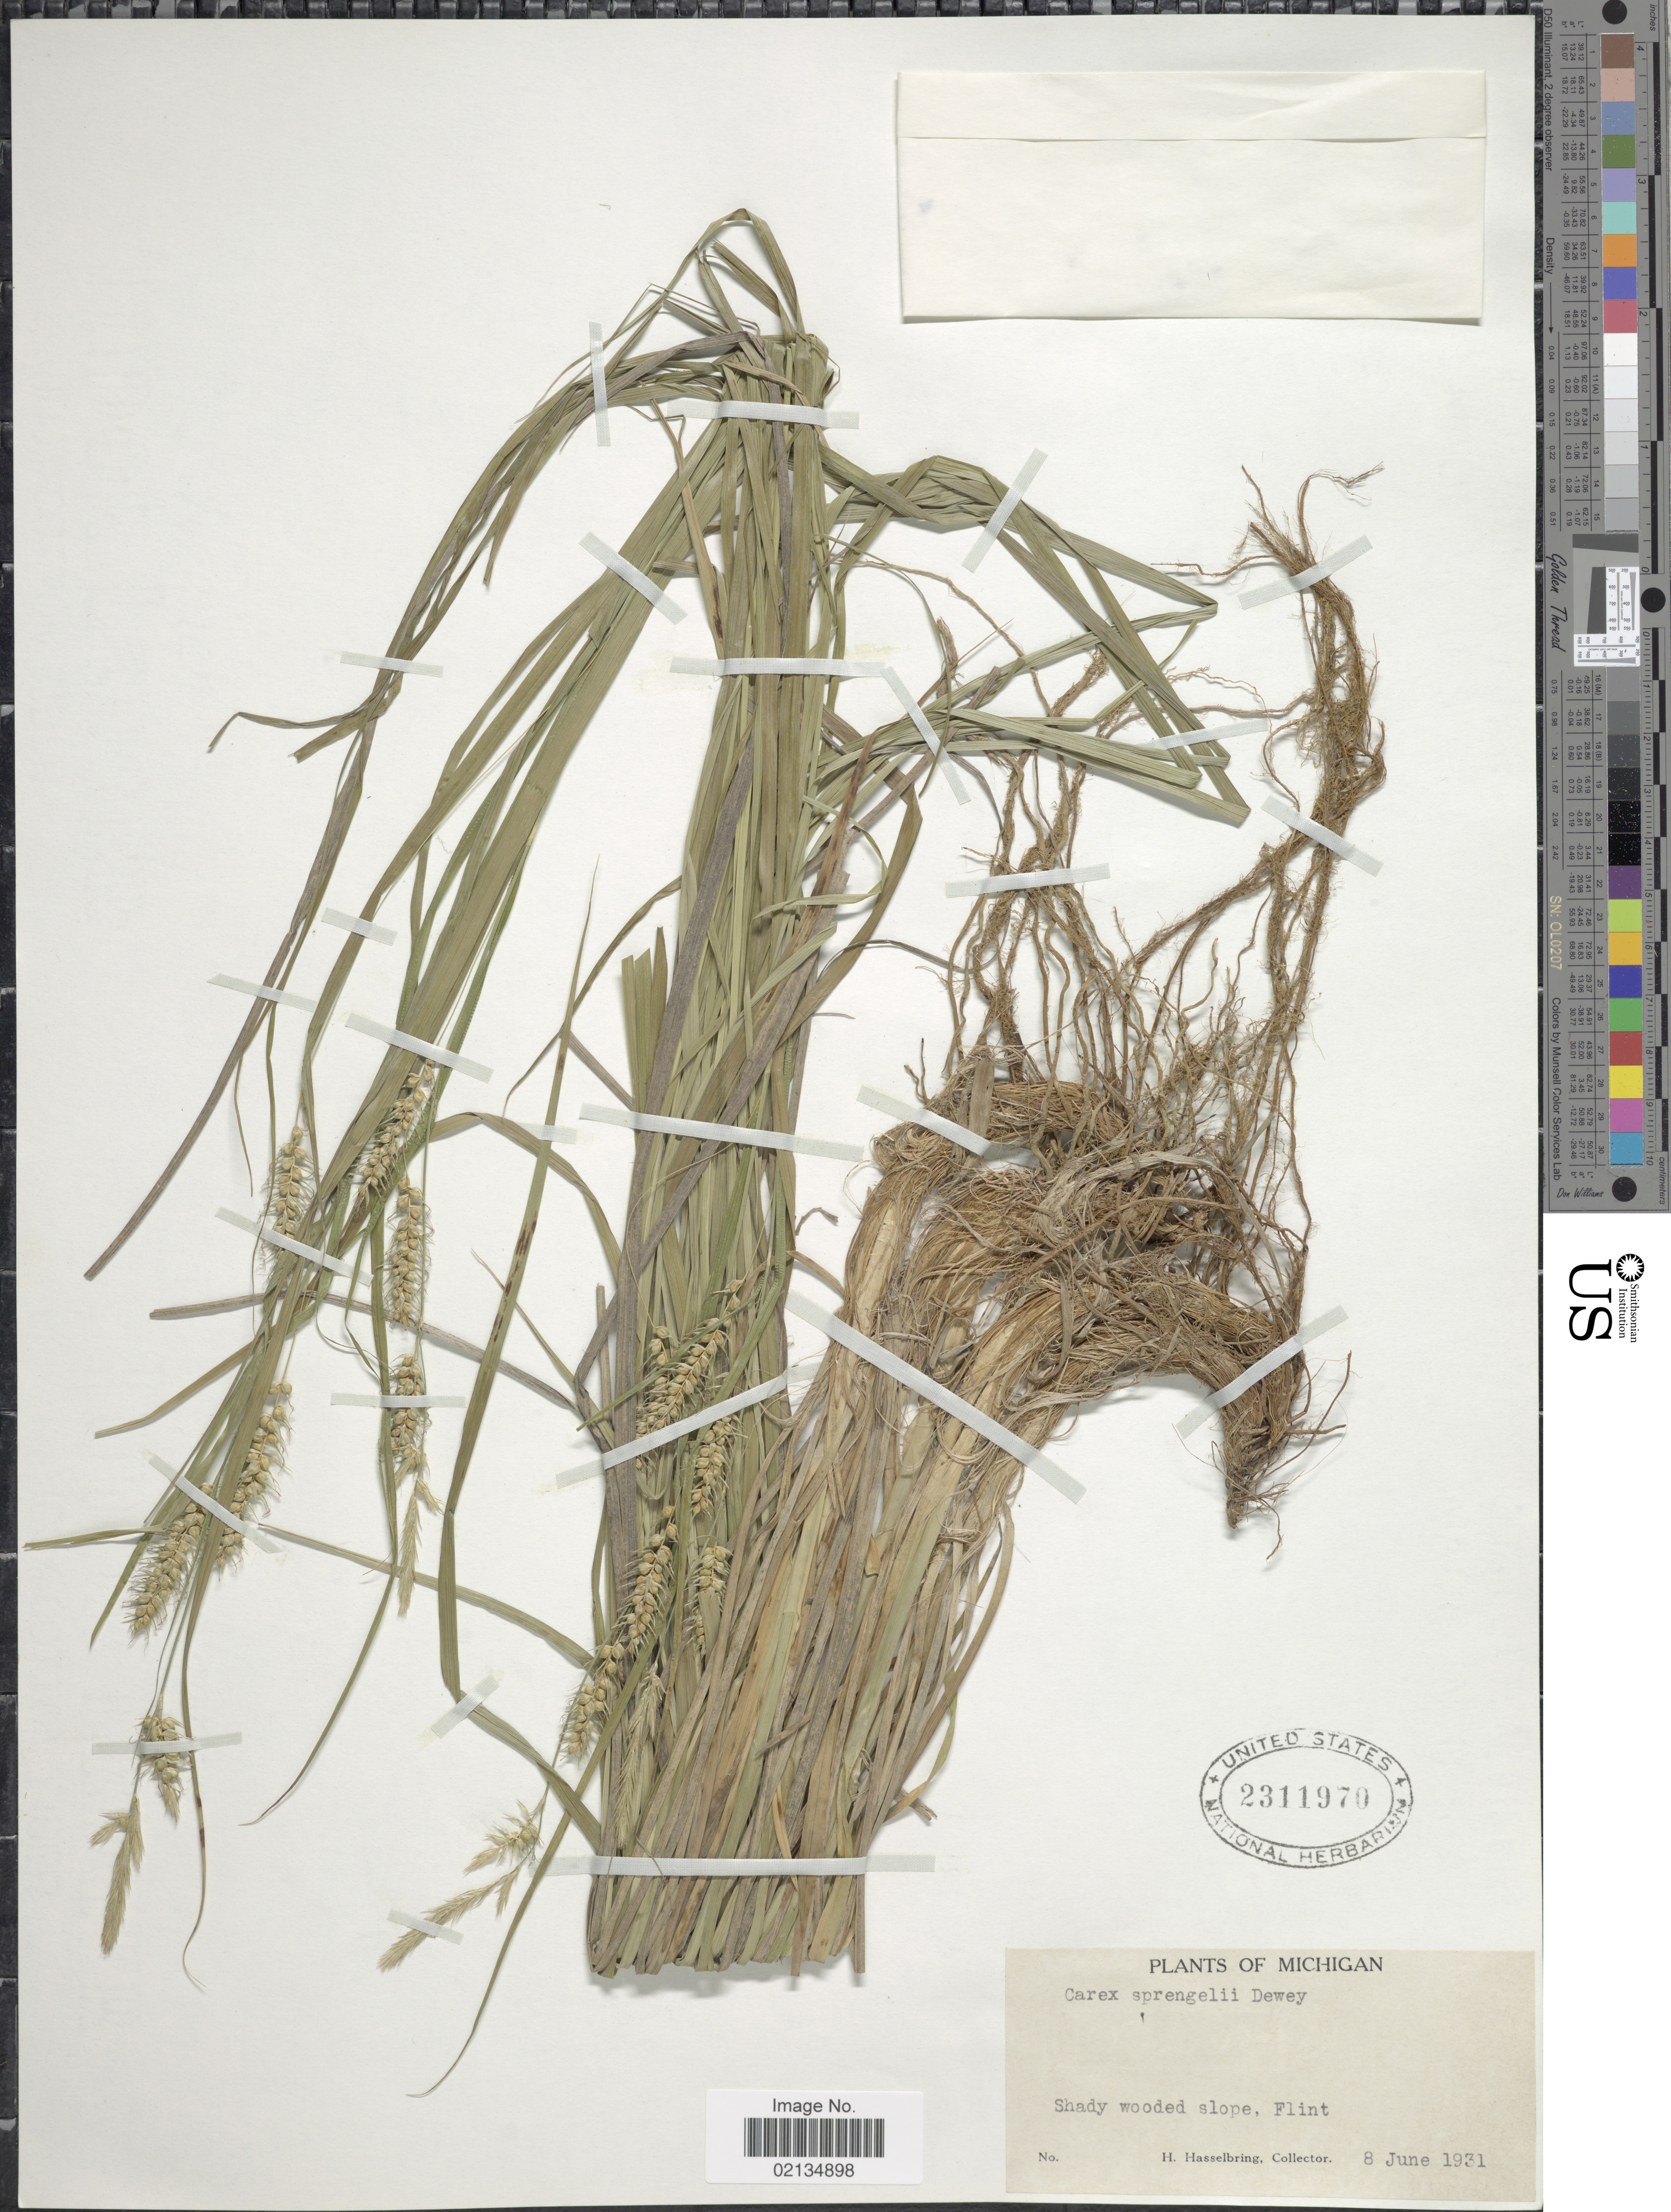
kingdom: Plantae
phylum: Tracheophyta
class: Liliopsida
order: Poales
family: Cyperaceae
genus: Carex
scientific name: Carex sprengelii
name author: Dewey ex Spreng.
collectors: H. Hasselbring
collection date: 1931-06-08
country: United States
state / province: Michigan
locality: Michigan, Shady wooded slope, Flint.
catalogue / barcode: US 2311970